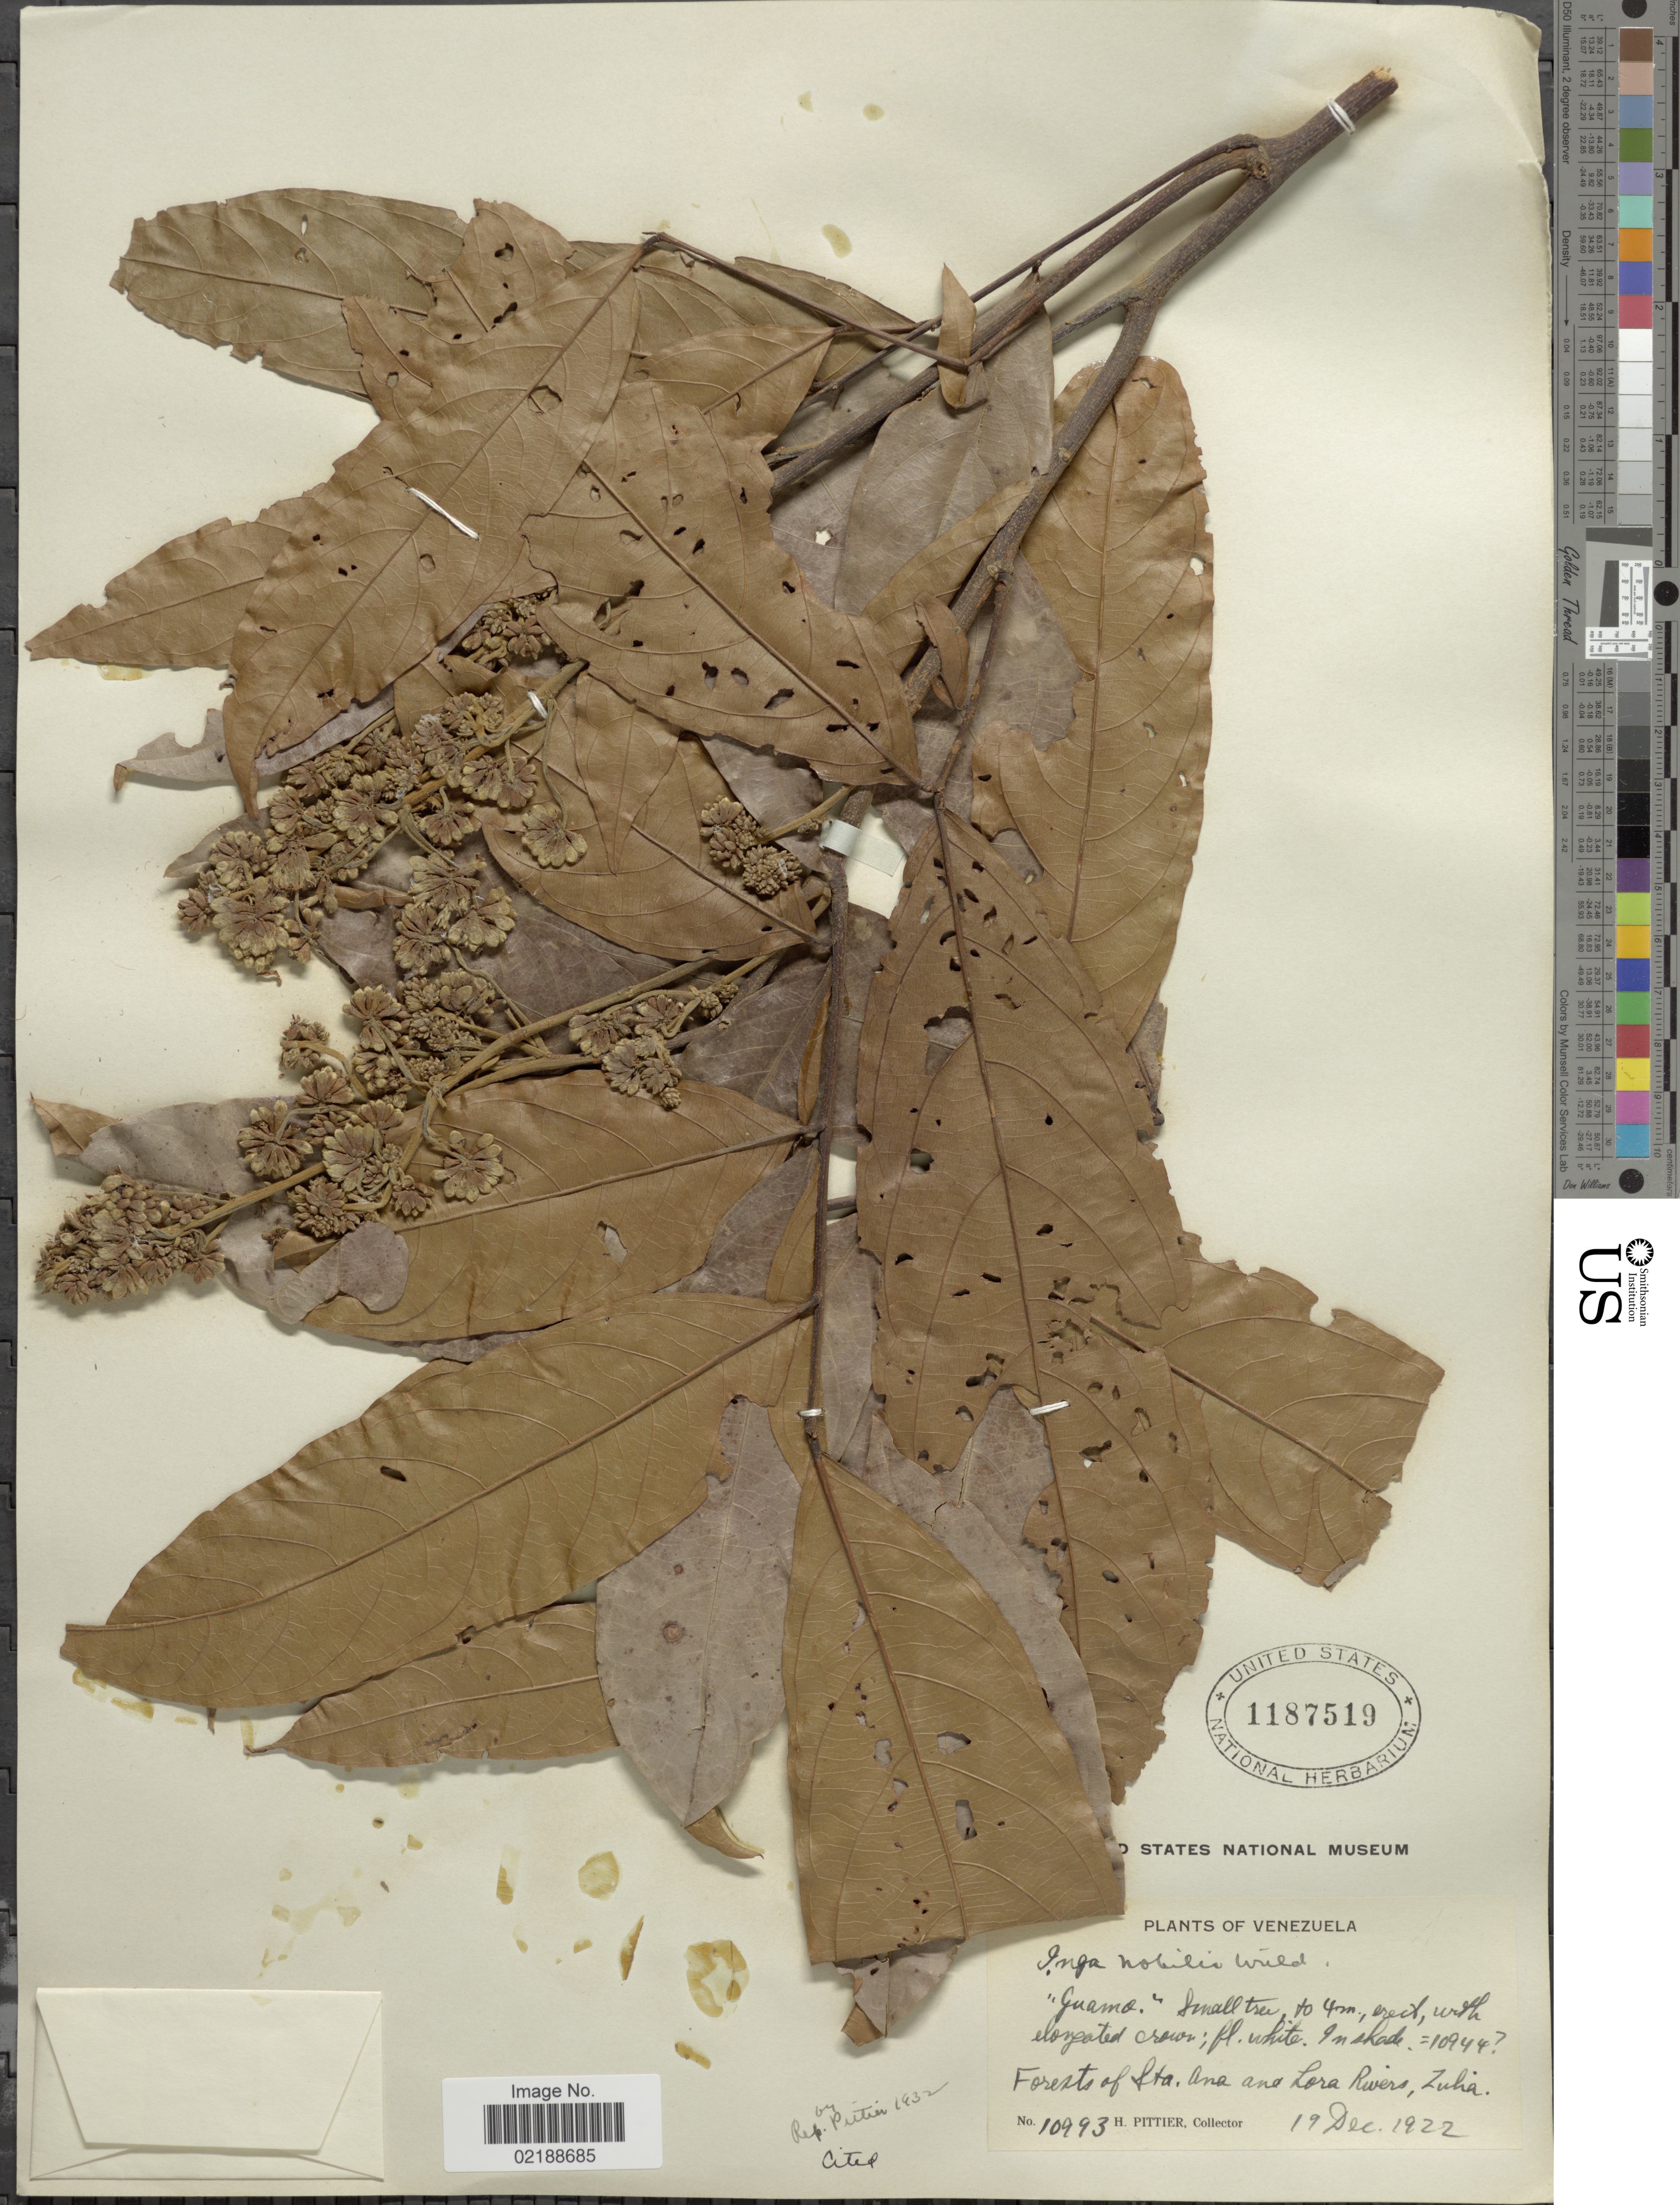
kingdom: Plantae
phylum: Tracheophyta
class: Magnoliopsida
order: Fabales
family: Fabaceae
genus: Inga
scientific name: Inga nobilis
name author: Willd.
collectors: H. F. Pittier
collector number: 10993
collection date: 1922-12-19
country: Venezuela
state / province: Zulia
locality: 'Guamo', Forest of Sta Ana and Lora Rivers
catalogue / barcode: US 1187519